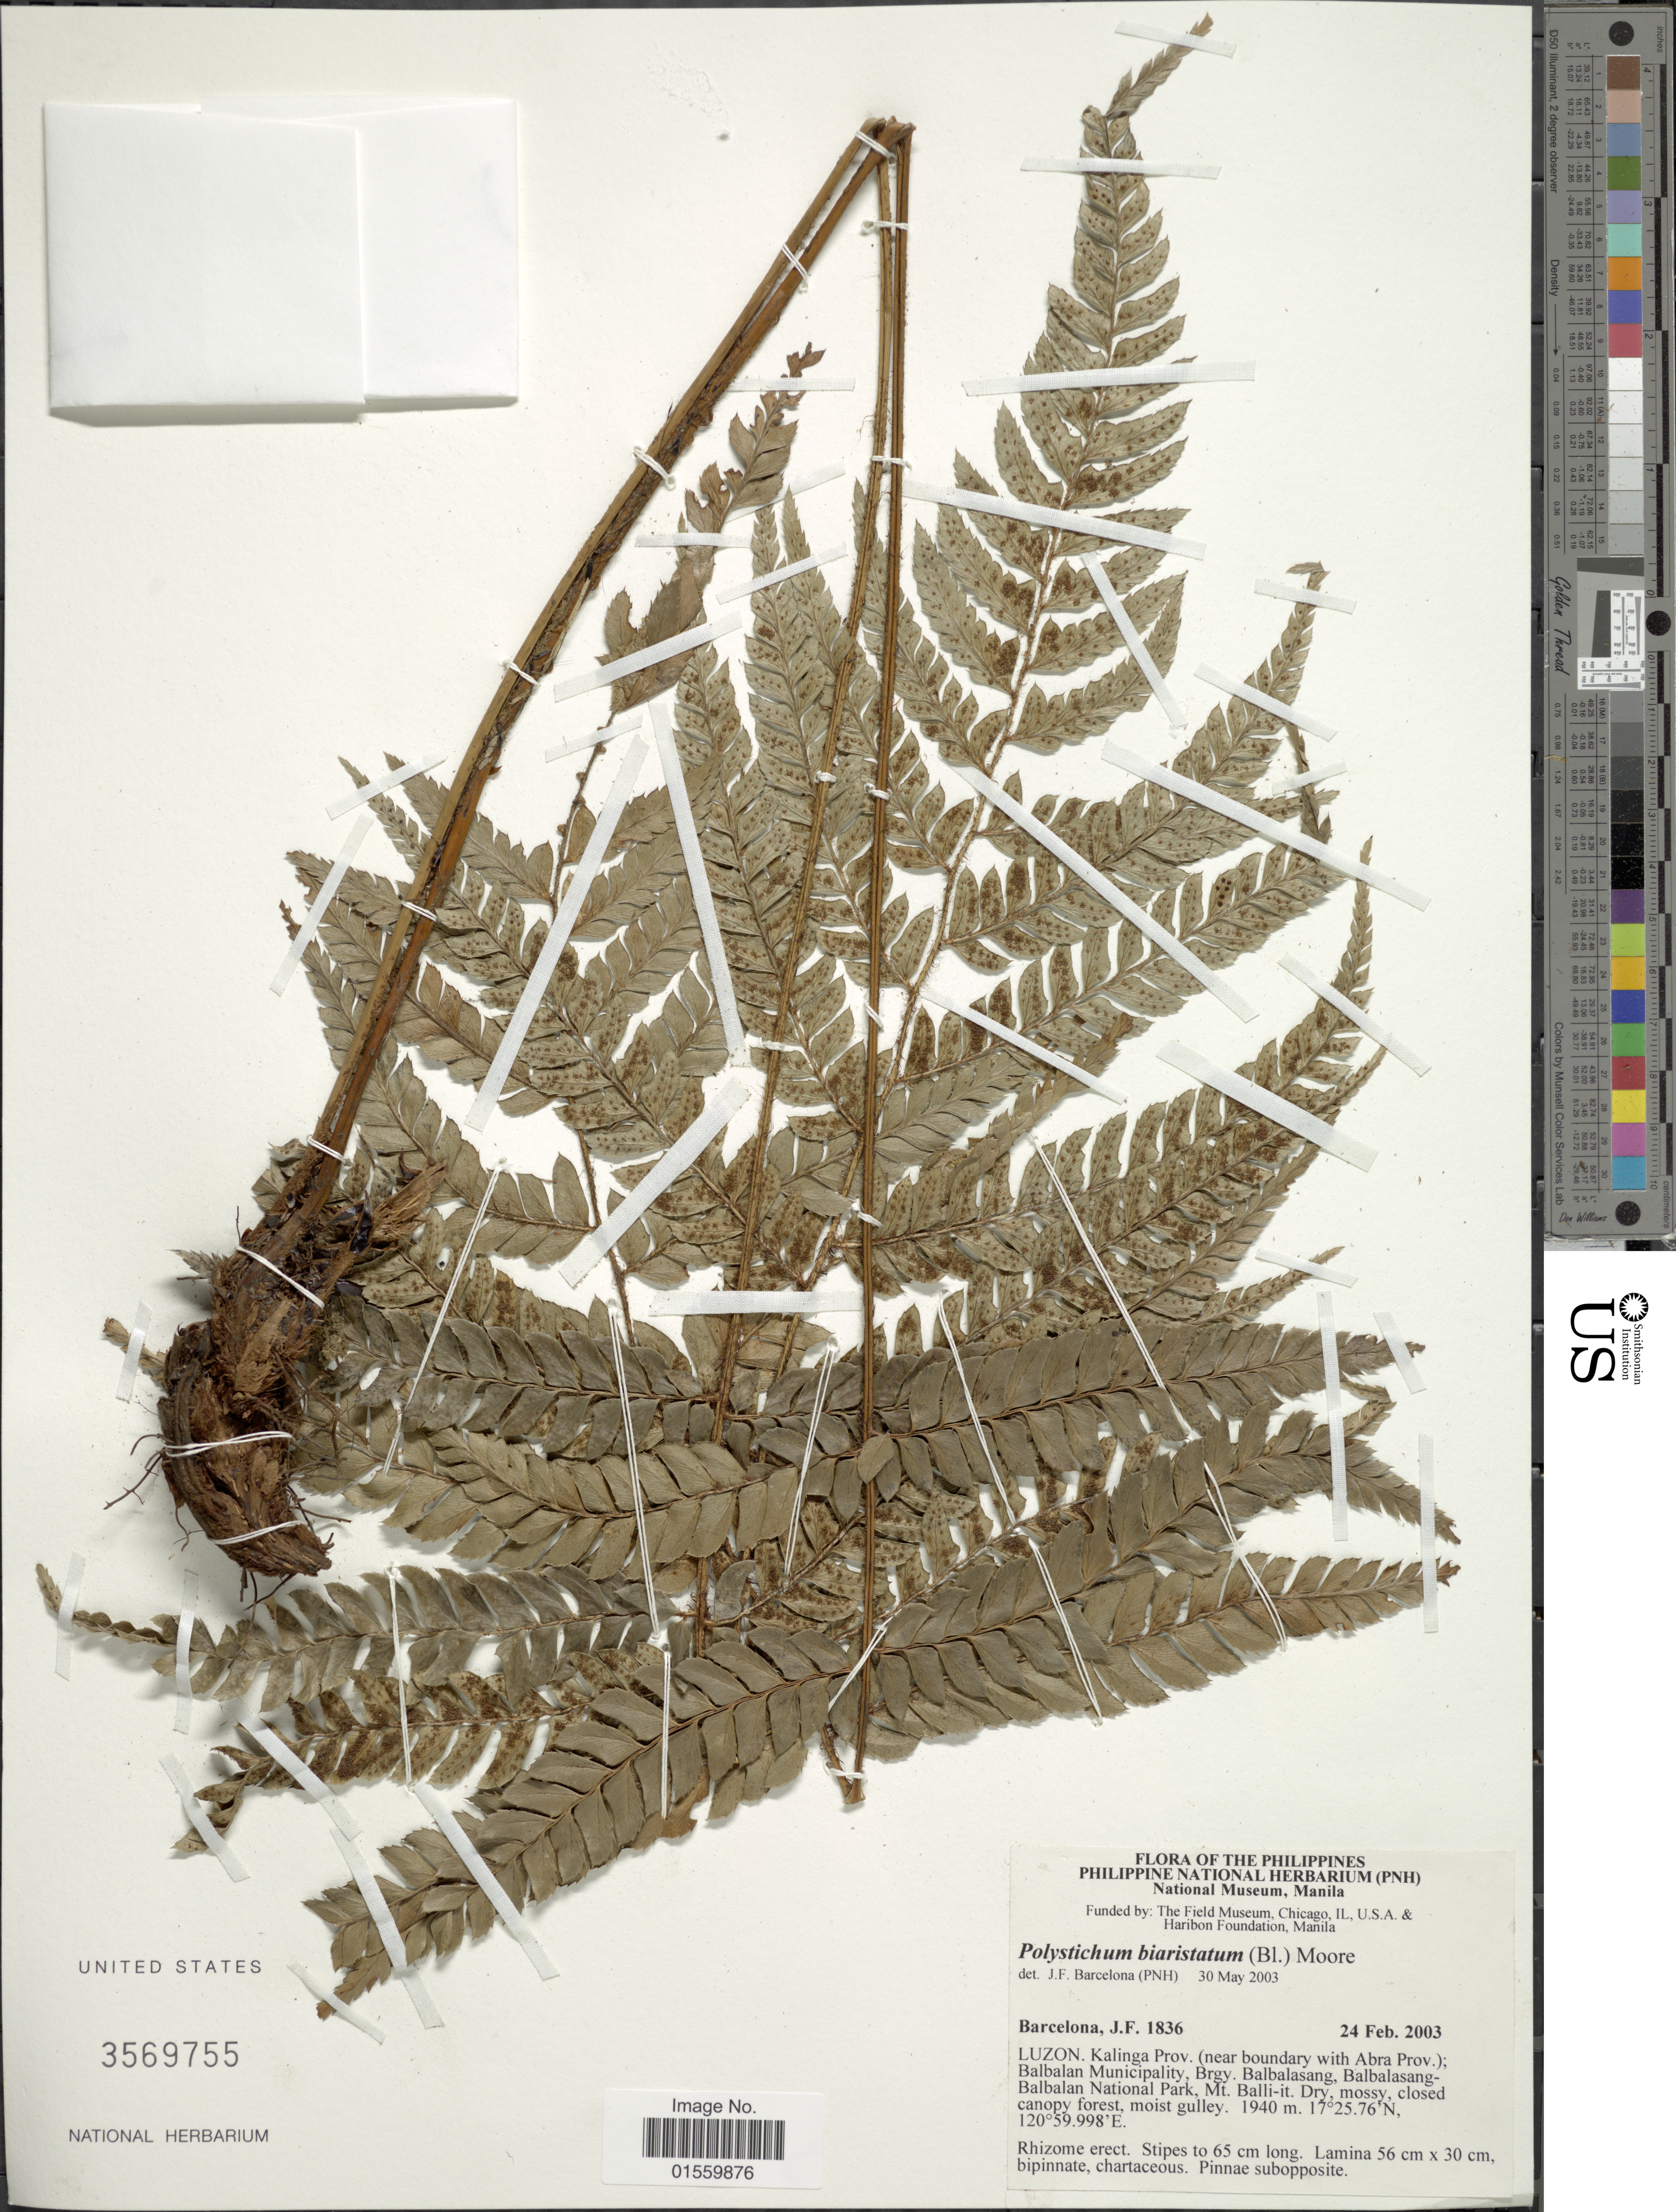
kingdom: Plantae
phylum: Tracheophyta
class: Polypodiopsida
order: Polypodiales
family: Dryopteridaceae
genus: Polystichum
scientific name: Polystichum biaristatum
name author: (Blume) T. Moore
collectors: J. F. Barcelona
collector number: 1836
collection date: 2003-02-24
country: Philippines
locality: Luzon, Kalinga Prov. (near boundary with Abra prov.), Balbalan Municipality, Brgy. Balbalasang, Balbalasang-Balbalan National Park, Mt. Bali-it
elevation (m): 1940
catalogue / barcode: US 3569755